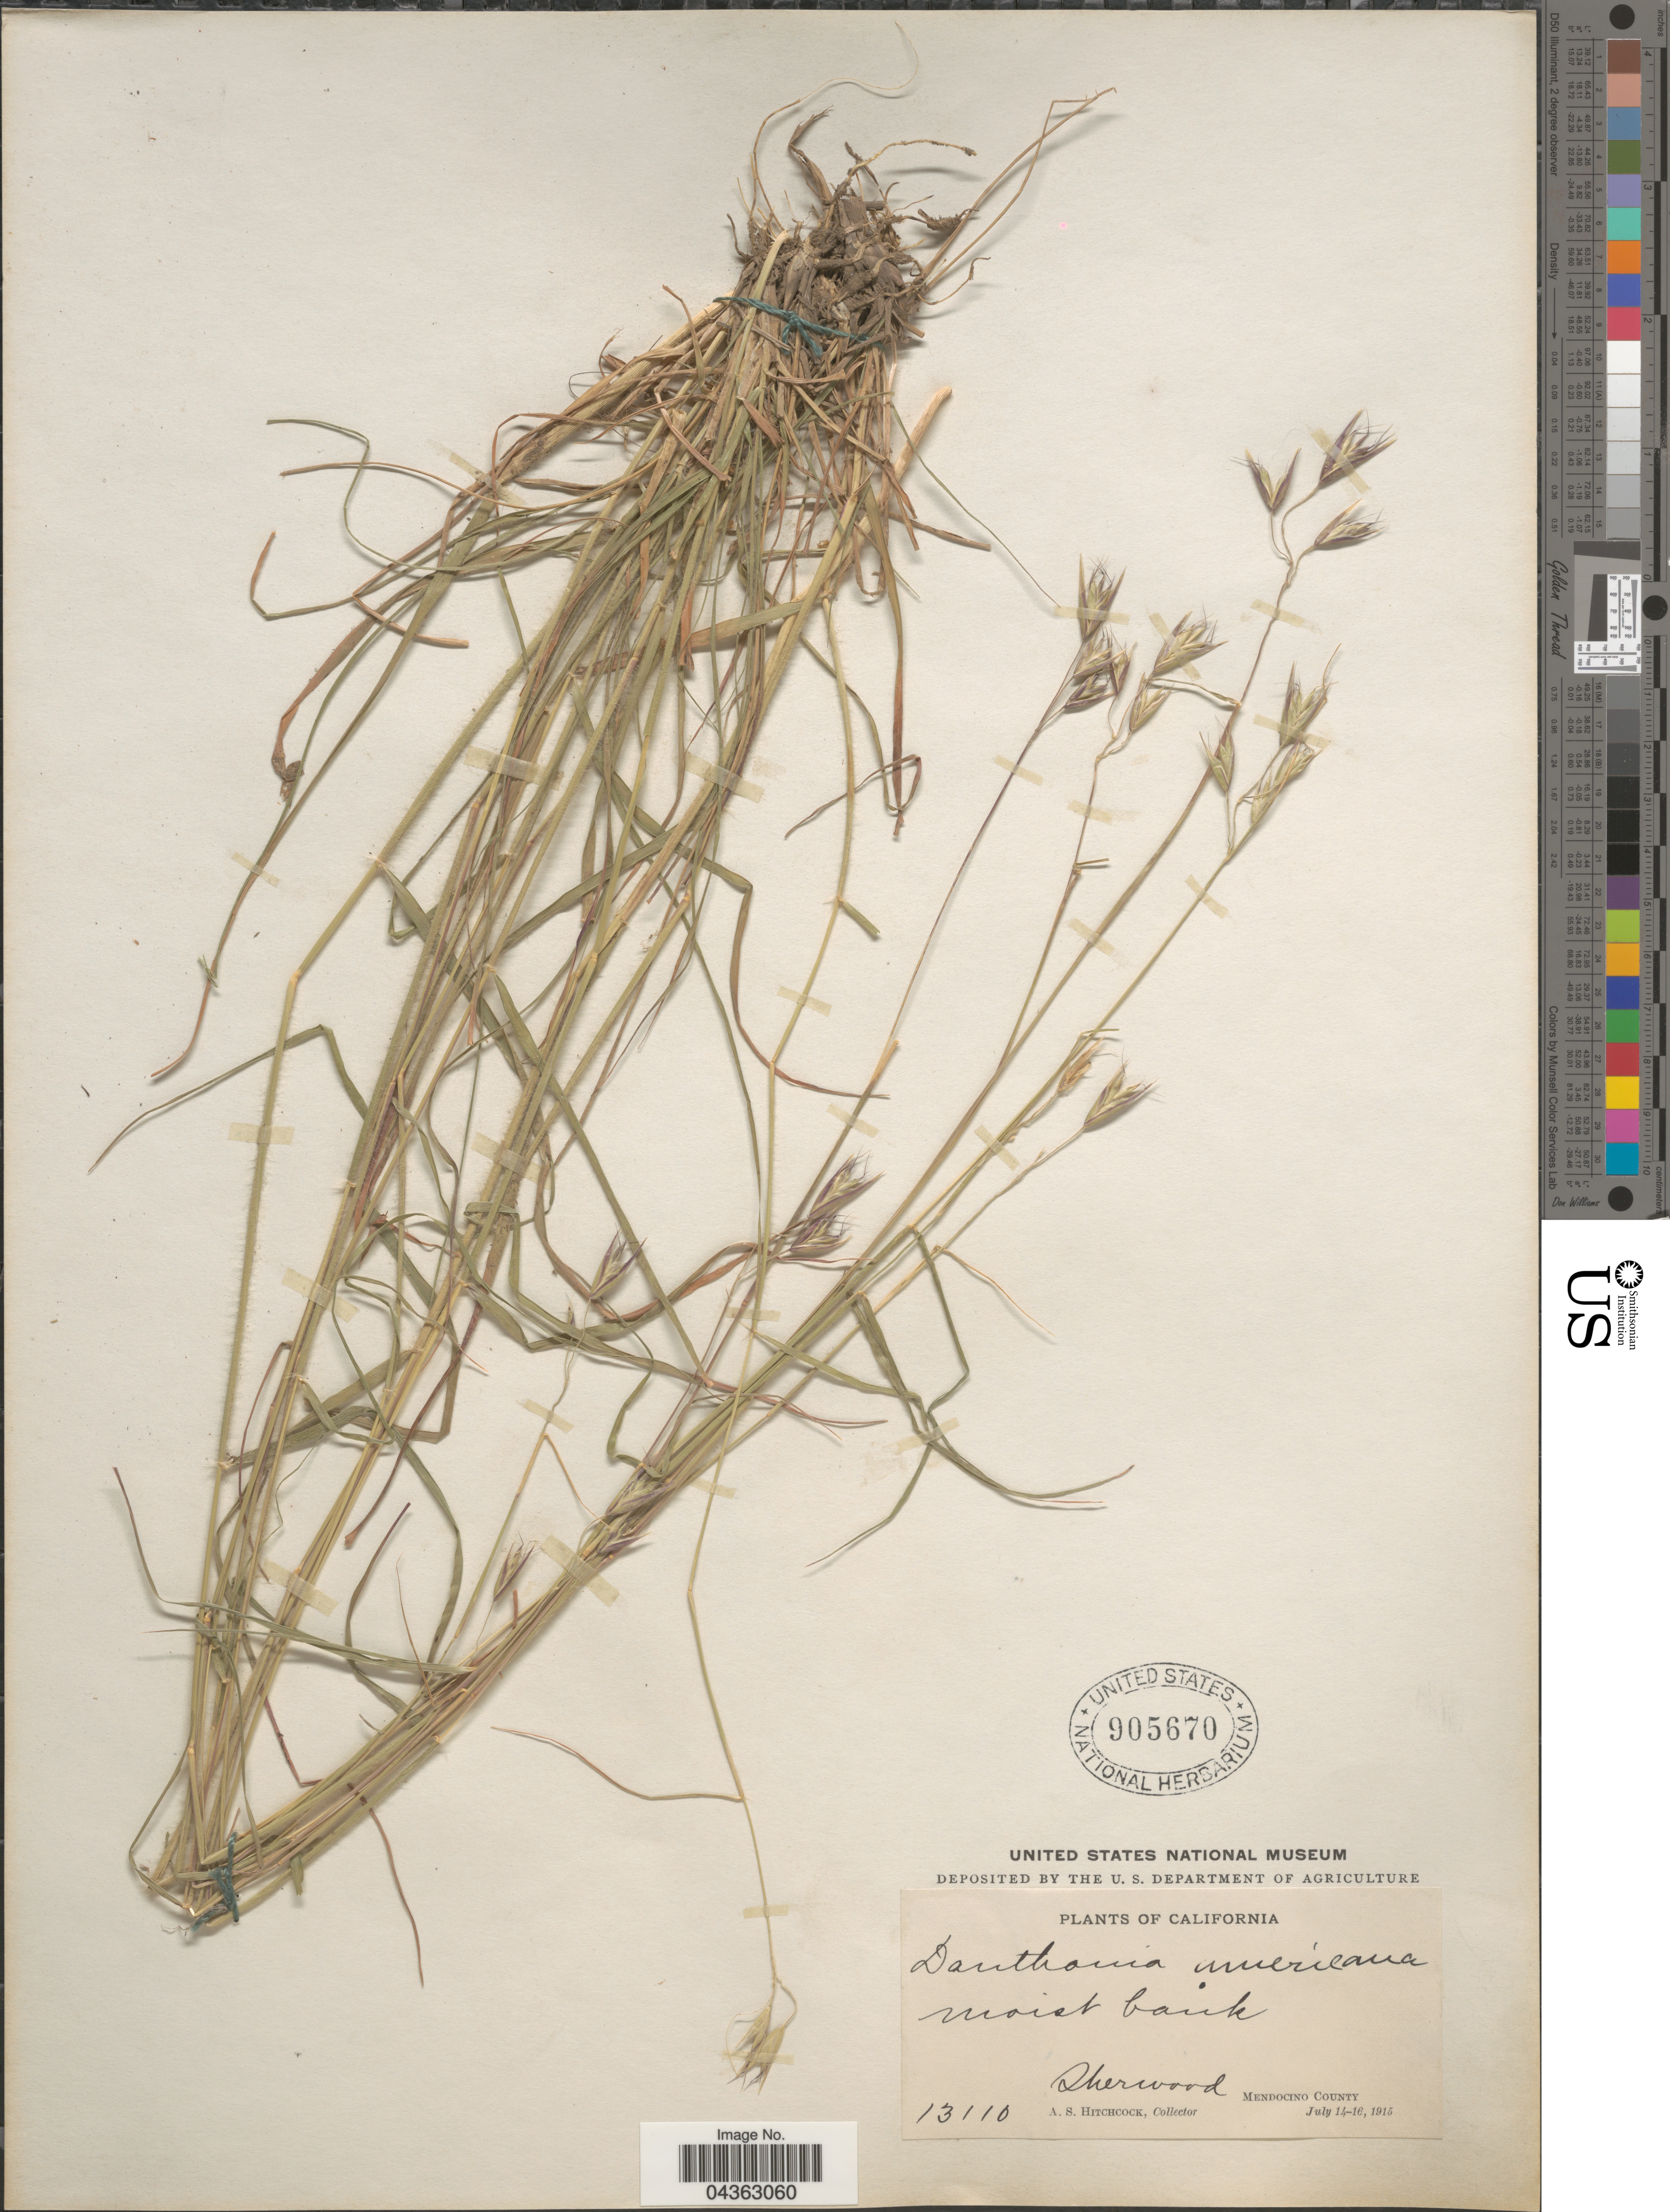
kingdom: Plantae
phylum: Tracheophyta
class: Liliopsida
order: Poales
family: Poaceae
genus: Danthonia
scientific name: Danthonia californica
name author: Bol.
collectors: A. S. Hitchcock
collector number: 13110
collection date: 1915-07-14/1915-07-16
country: United States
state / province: California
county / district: Mendocino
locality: Moist bank. Sherwood. Mendocino County.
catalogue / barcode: US 905670